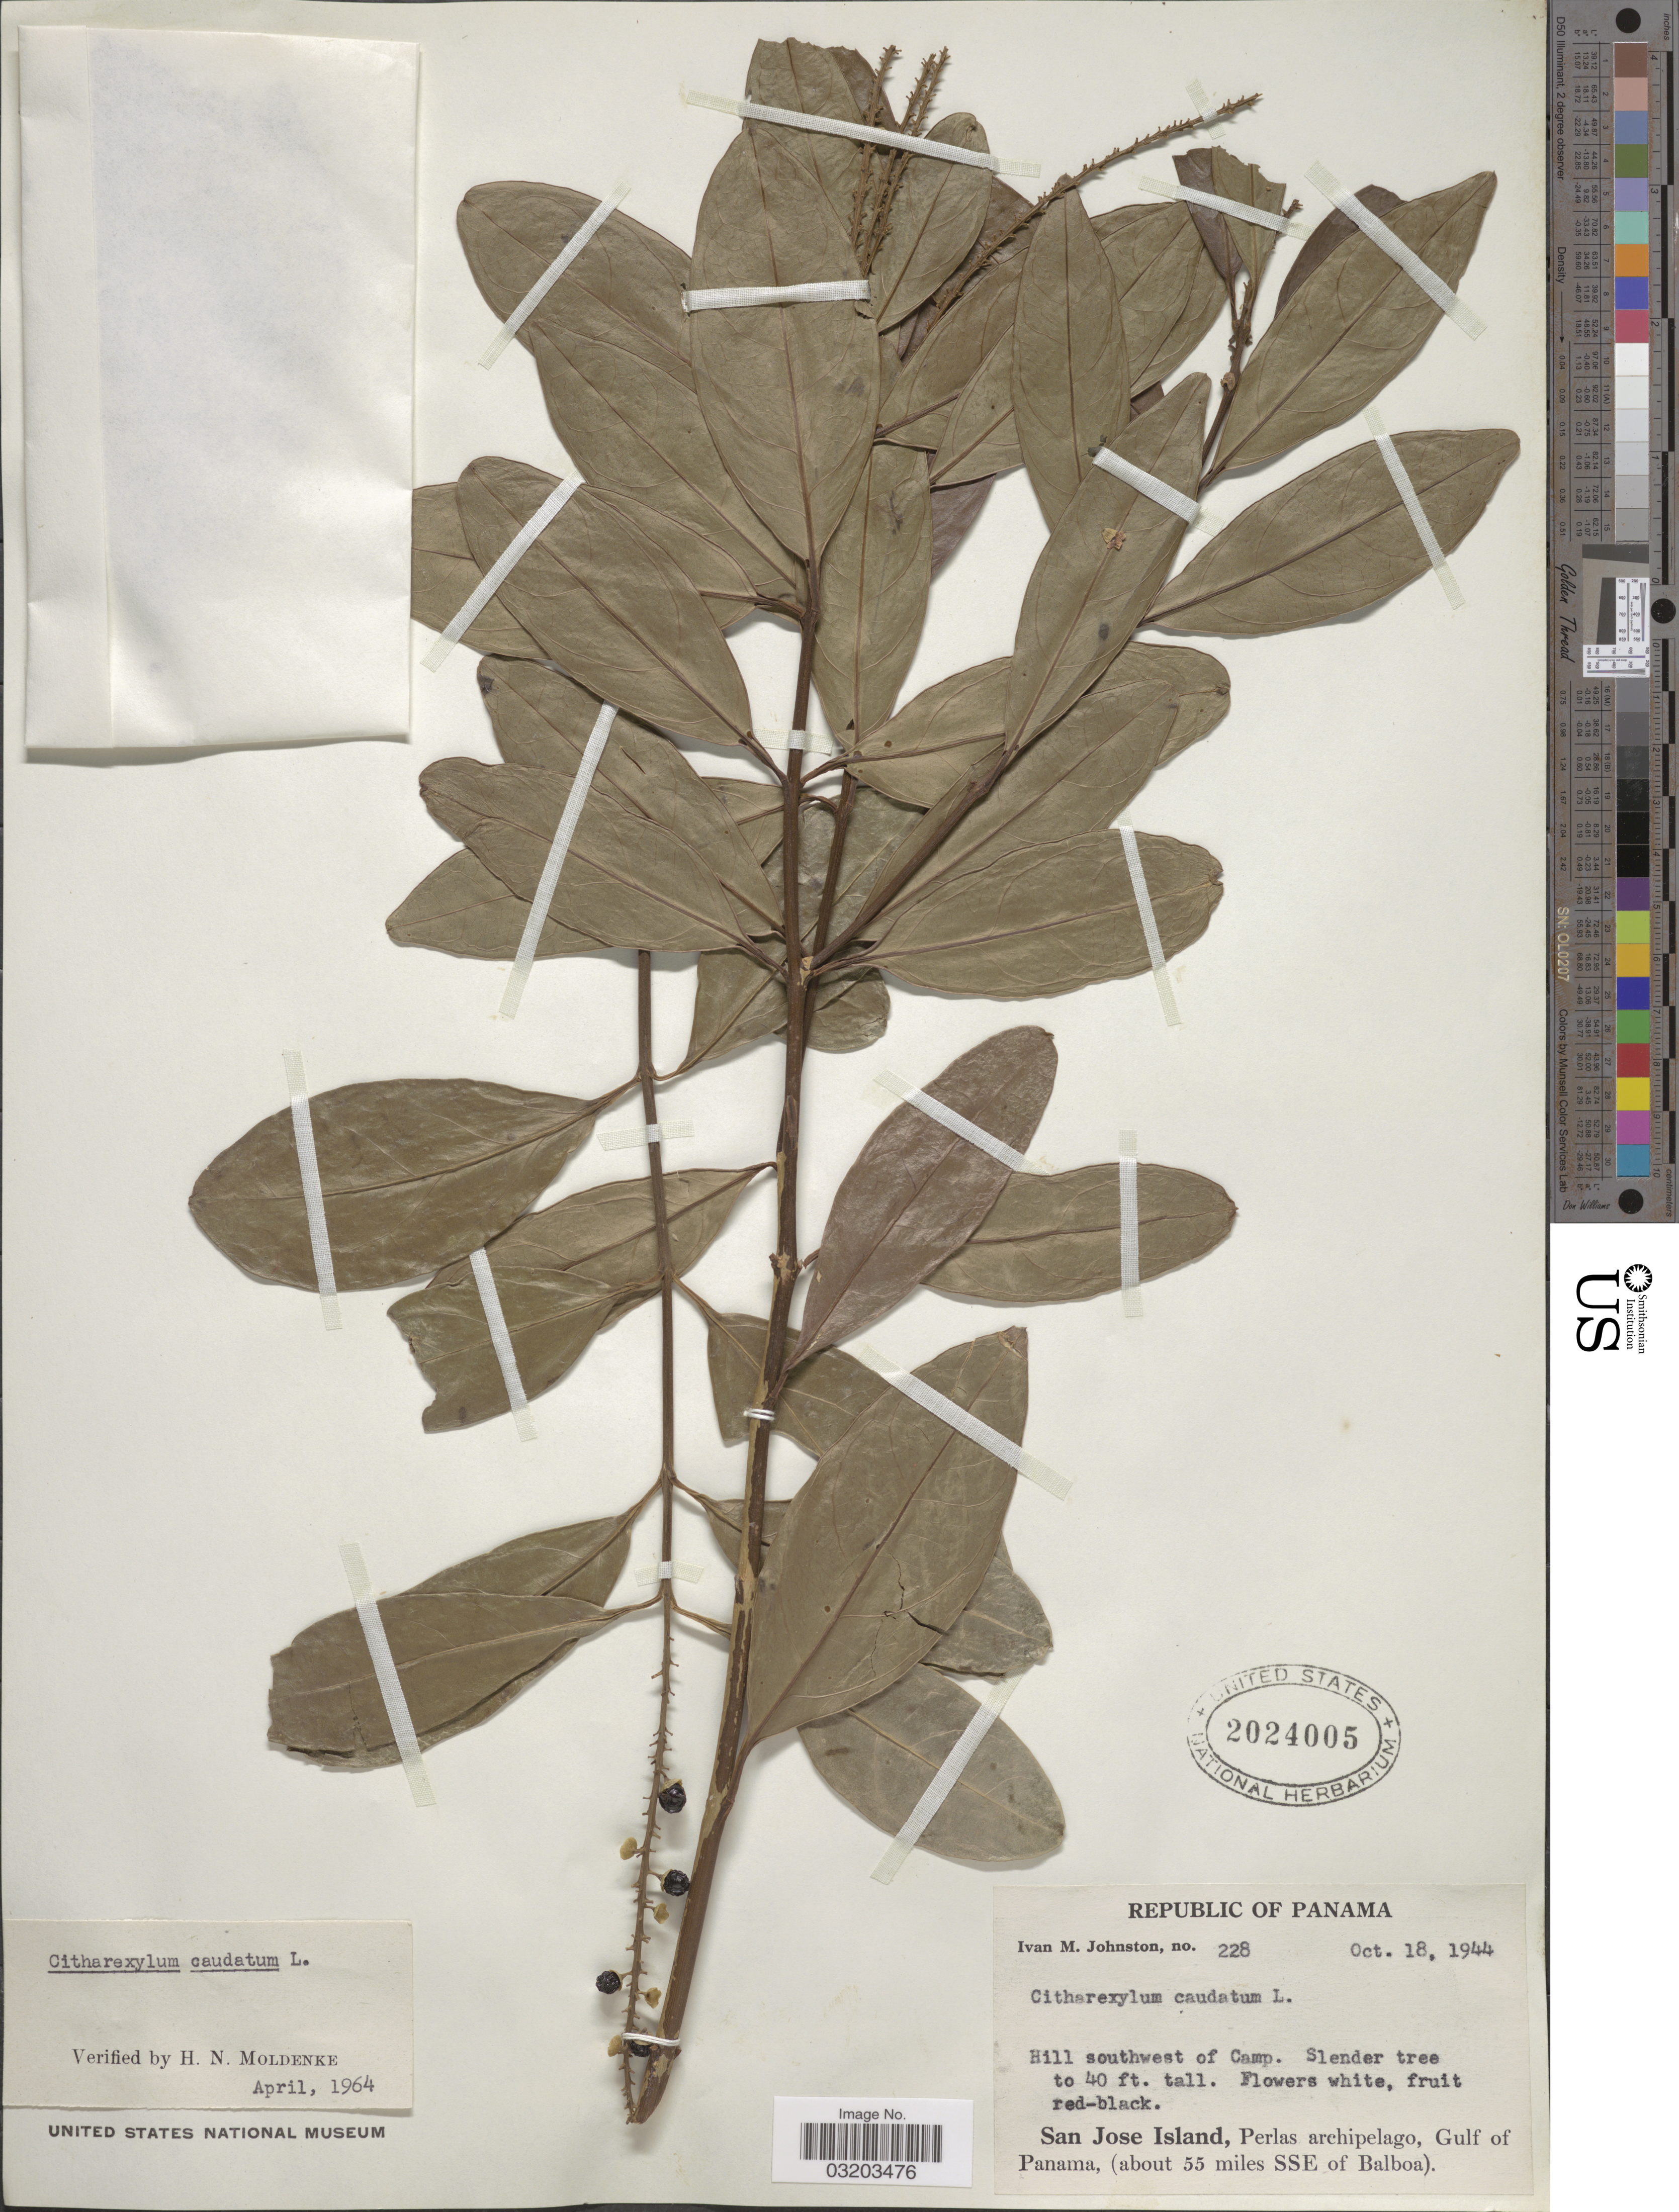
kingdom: Plantae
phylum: Tracheophyta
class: Magnoliopsida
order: Lamiales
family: Verbenaceae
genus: Citharexylum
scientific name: Citharexylum caudatum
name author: L.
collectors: I.M. Johnston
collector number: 228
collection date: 1944-10-18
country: Panama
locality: Hill southwest of Camp. San Jose Island, Perlas archipelago, Gulf of Panama, (about 55 miles SSE of Balboa).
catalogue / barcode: US 2024005